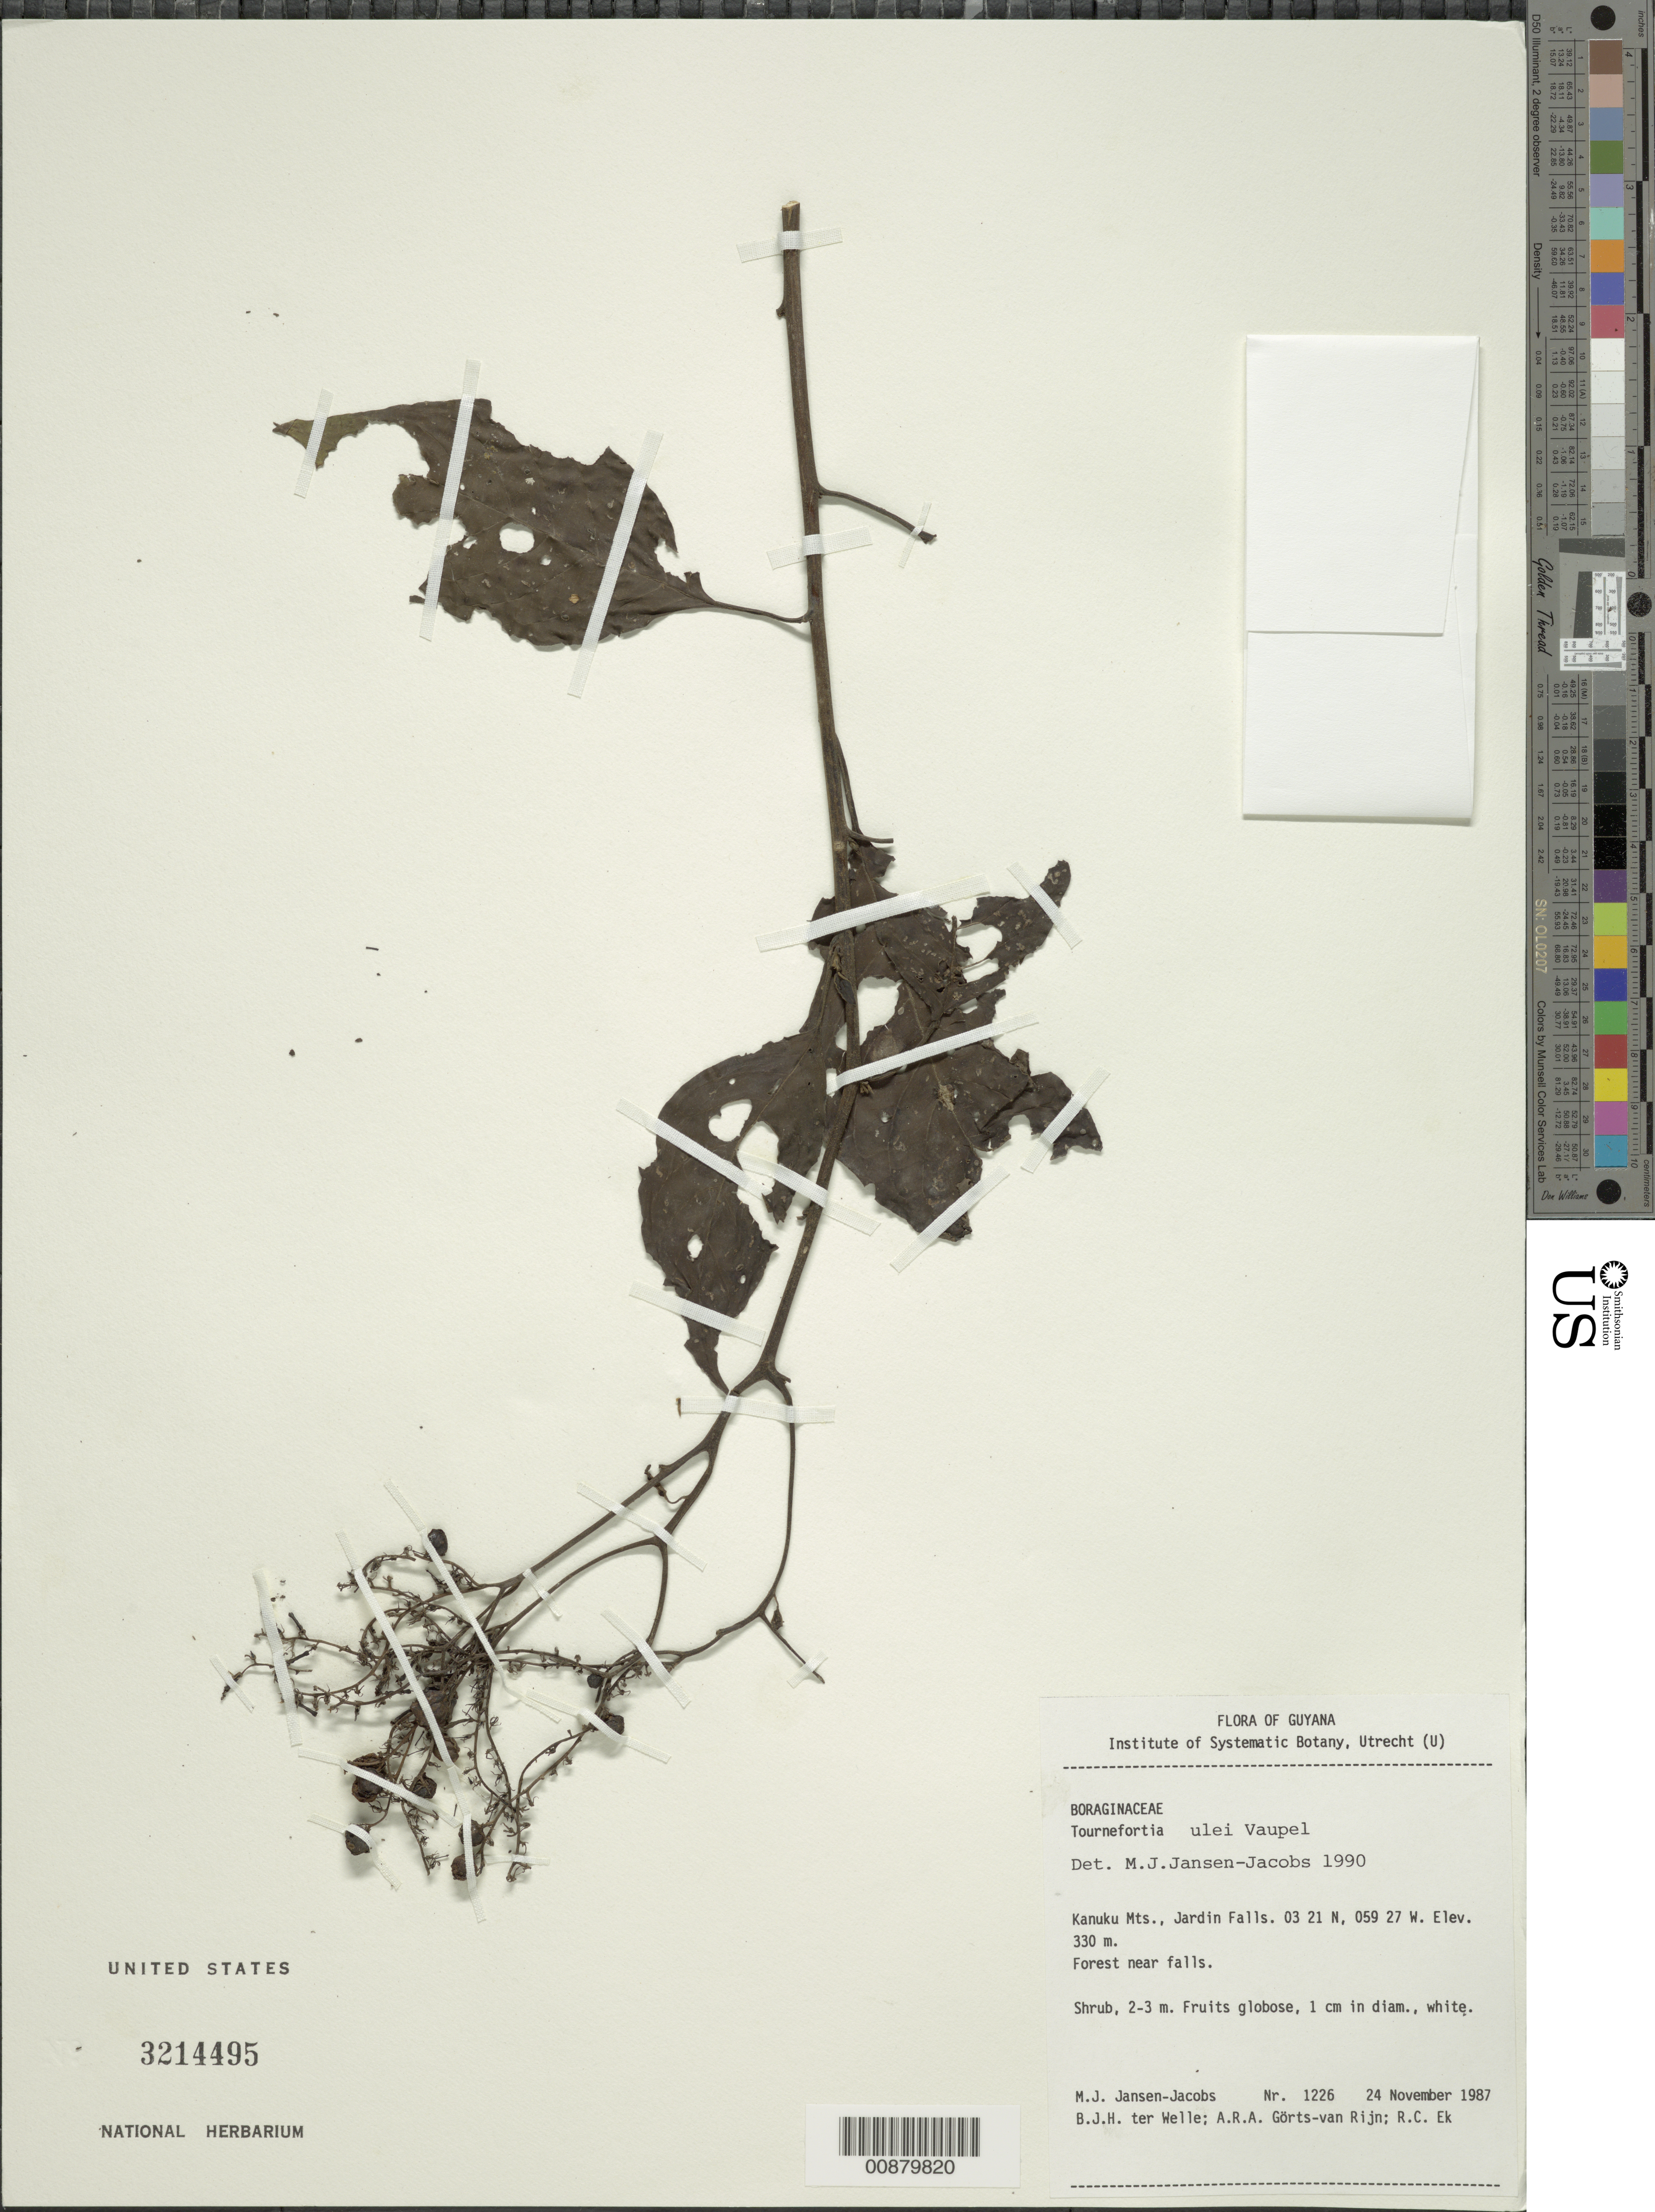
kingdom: Plantae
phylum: Tracheophyta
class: Magnoliopsida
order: Boraginales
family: Heliotropiaceae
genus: Tournefortia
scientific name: Tournefortia ulei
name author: Vaupel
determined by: Jansen-Jacobs, M. J., (U), Nationaal Herbarium Nederland, Utrecht University branch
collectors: M. J. Jansen-Jacobs, B. Welle, A. .R. A. Görts-van Rijn & R. C. Ek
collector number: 1226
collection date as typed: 24-Nov-87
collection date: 1987-11-24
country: Guyana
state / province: U. Takutu-U. Essequibo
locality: Kanuku Mts., Jardin Falls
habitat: Forest near falls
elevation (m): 330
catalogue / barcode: US 3214495